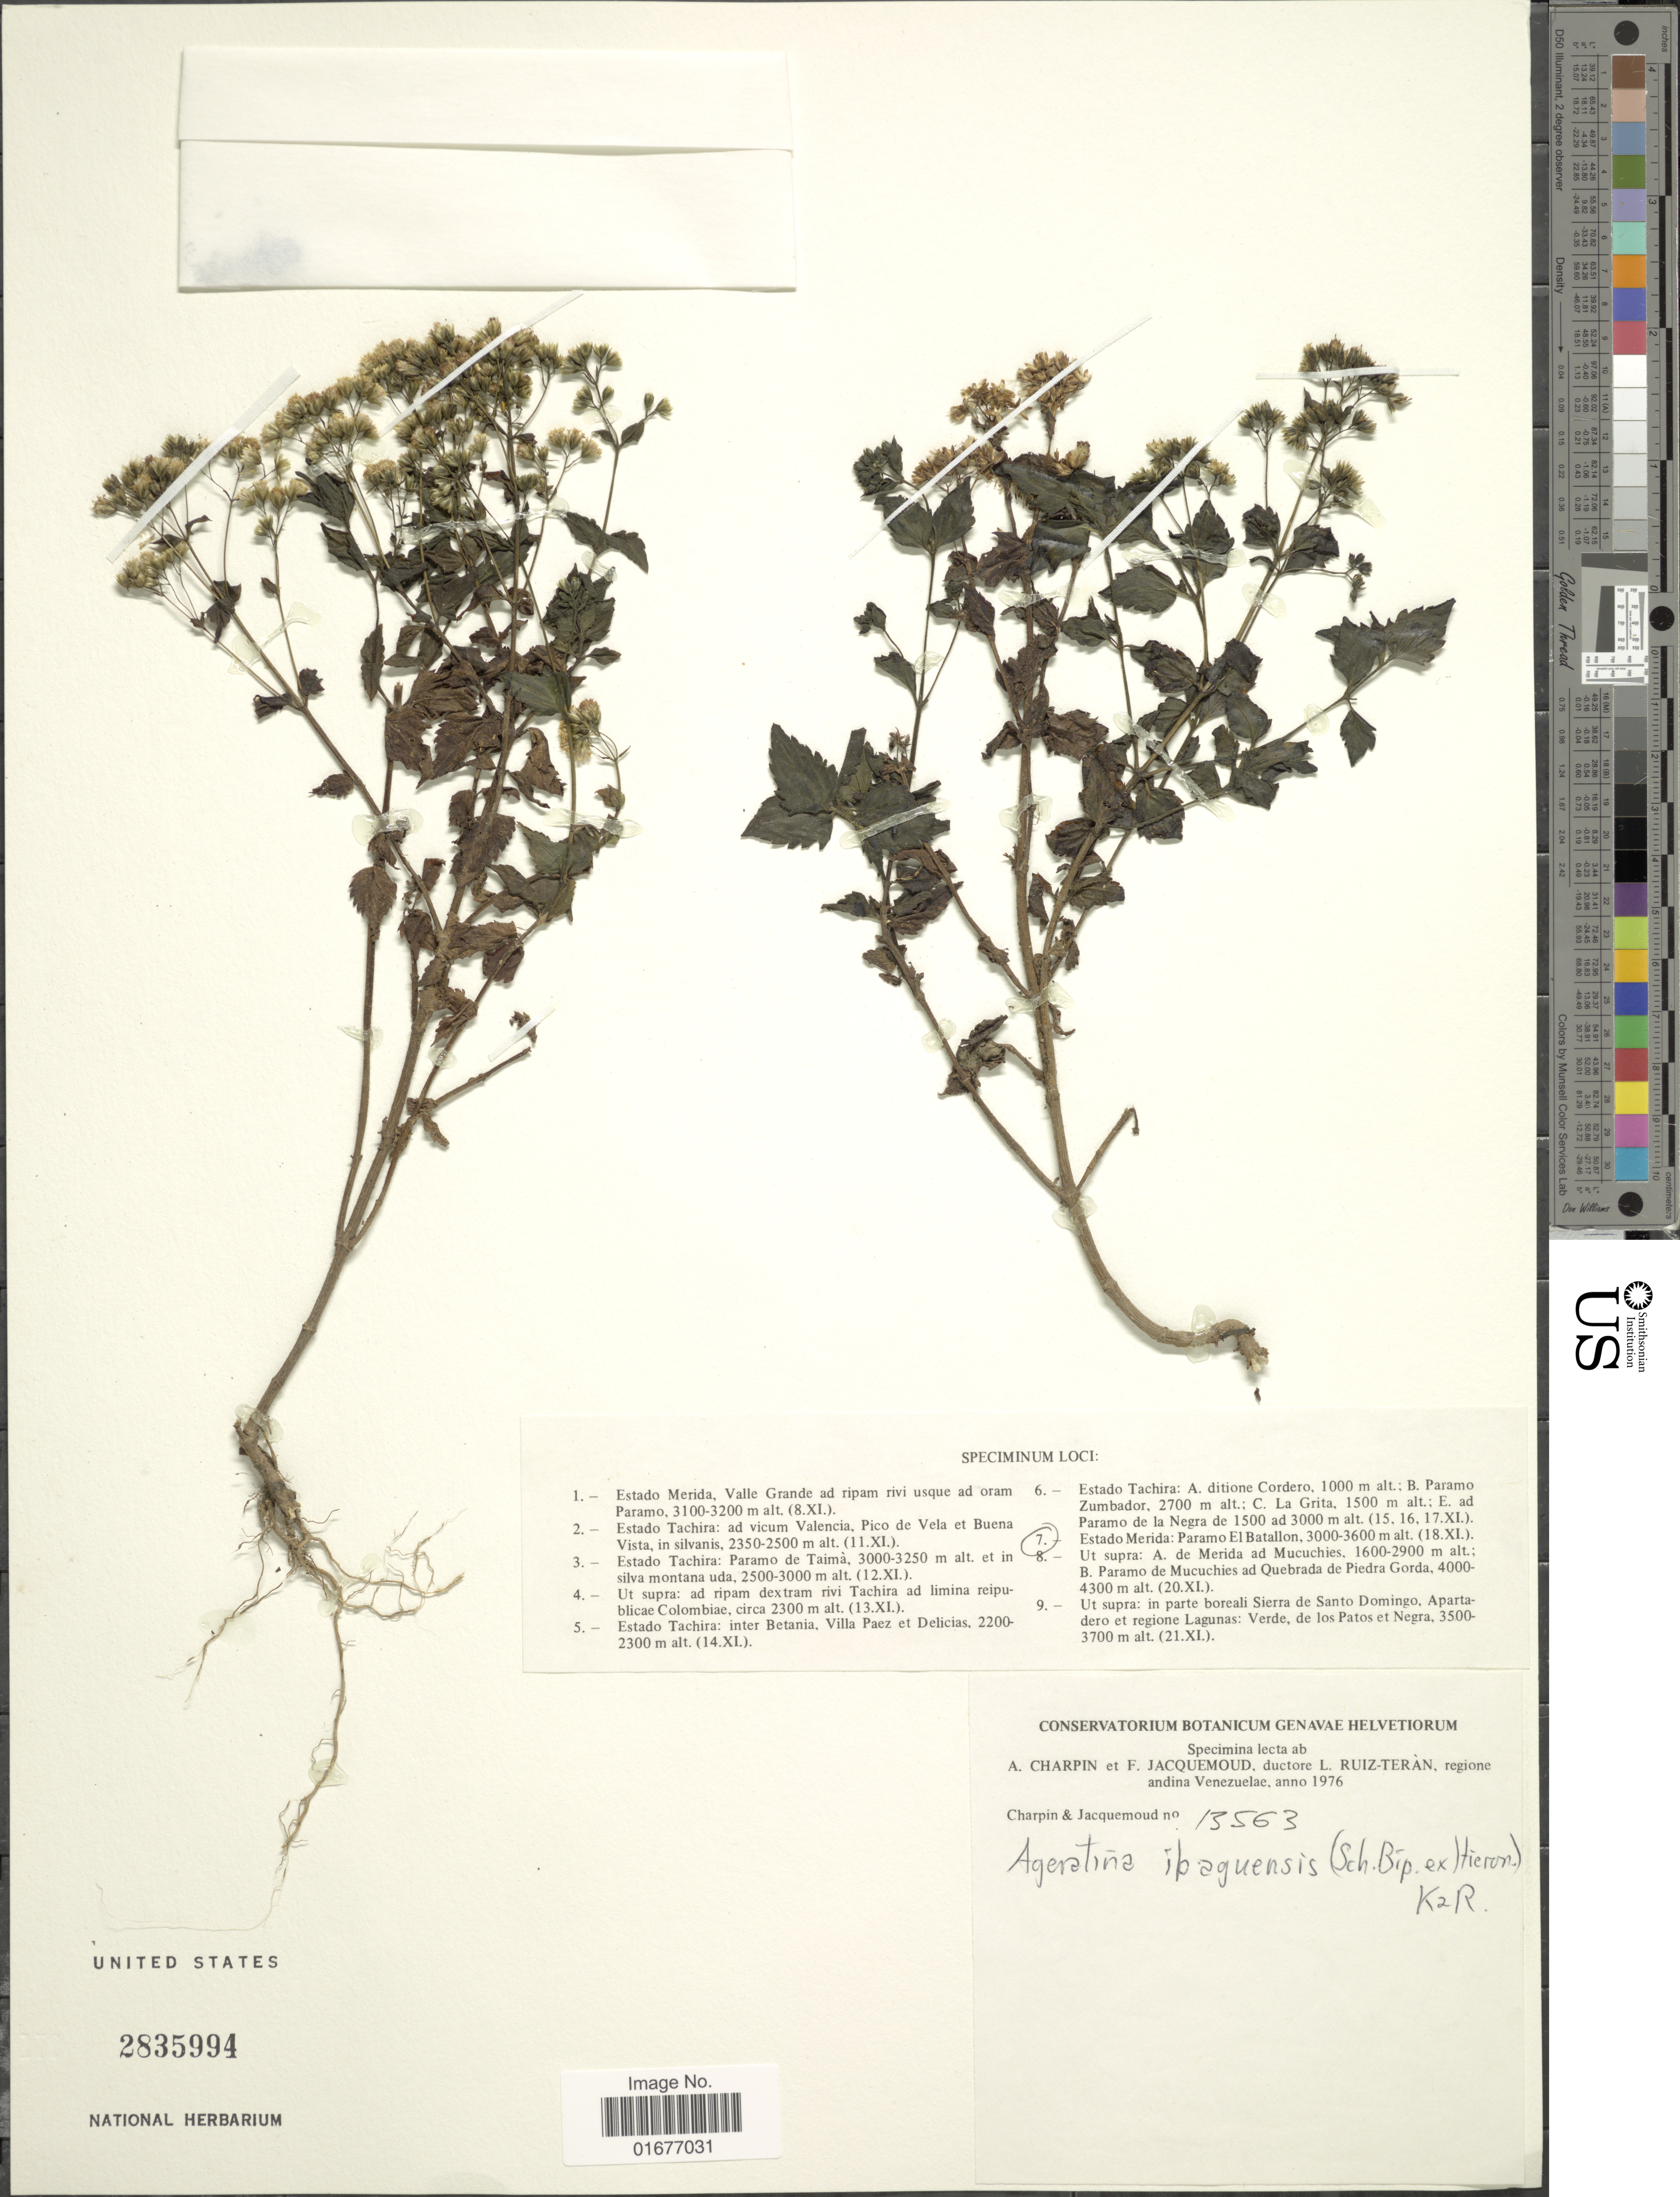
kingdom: Plantae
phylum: Tracheophyta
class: Magnoliopsida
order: Asterales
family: Asteraceae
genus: Ageratina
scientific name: Ageratina ibaguensis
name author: (Sch. Bip. ex Hieron.) R.M. King & H. Rob.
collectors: A. Charpin & F. Jacquemoud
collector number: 13563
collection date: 1976-11-18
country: Venezuela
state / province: Mérida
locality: Estado Merida: Paramo El Batallon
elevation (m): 3000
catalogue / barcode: US 2835994